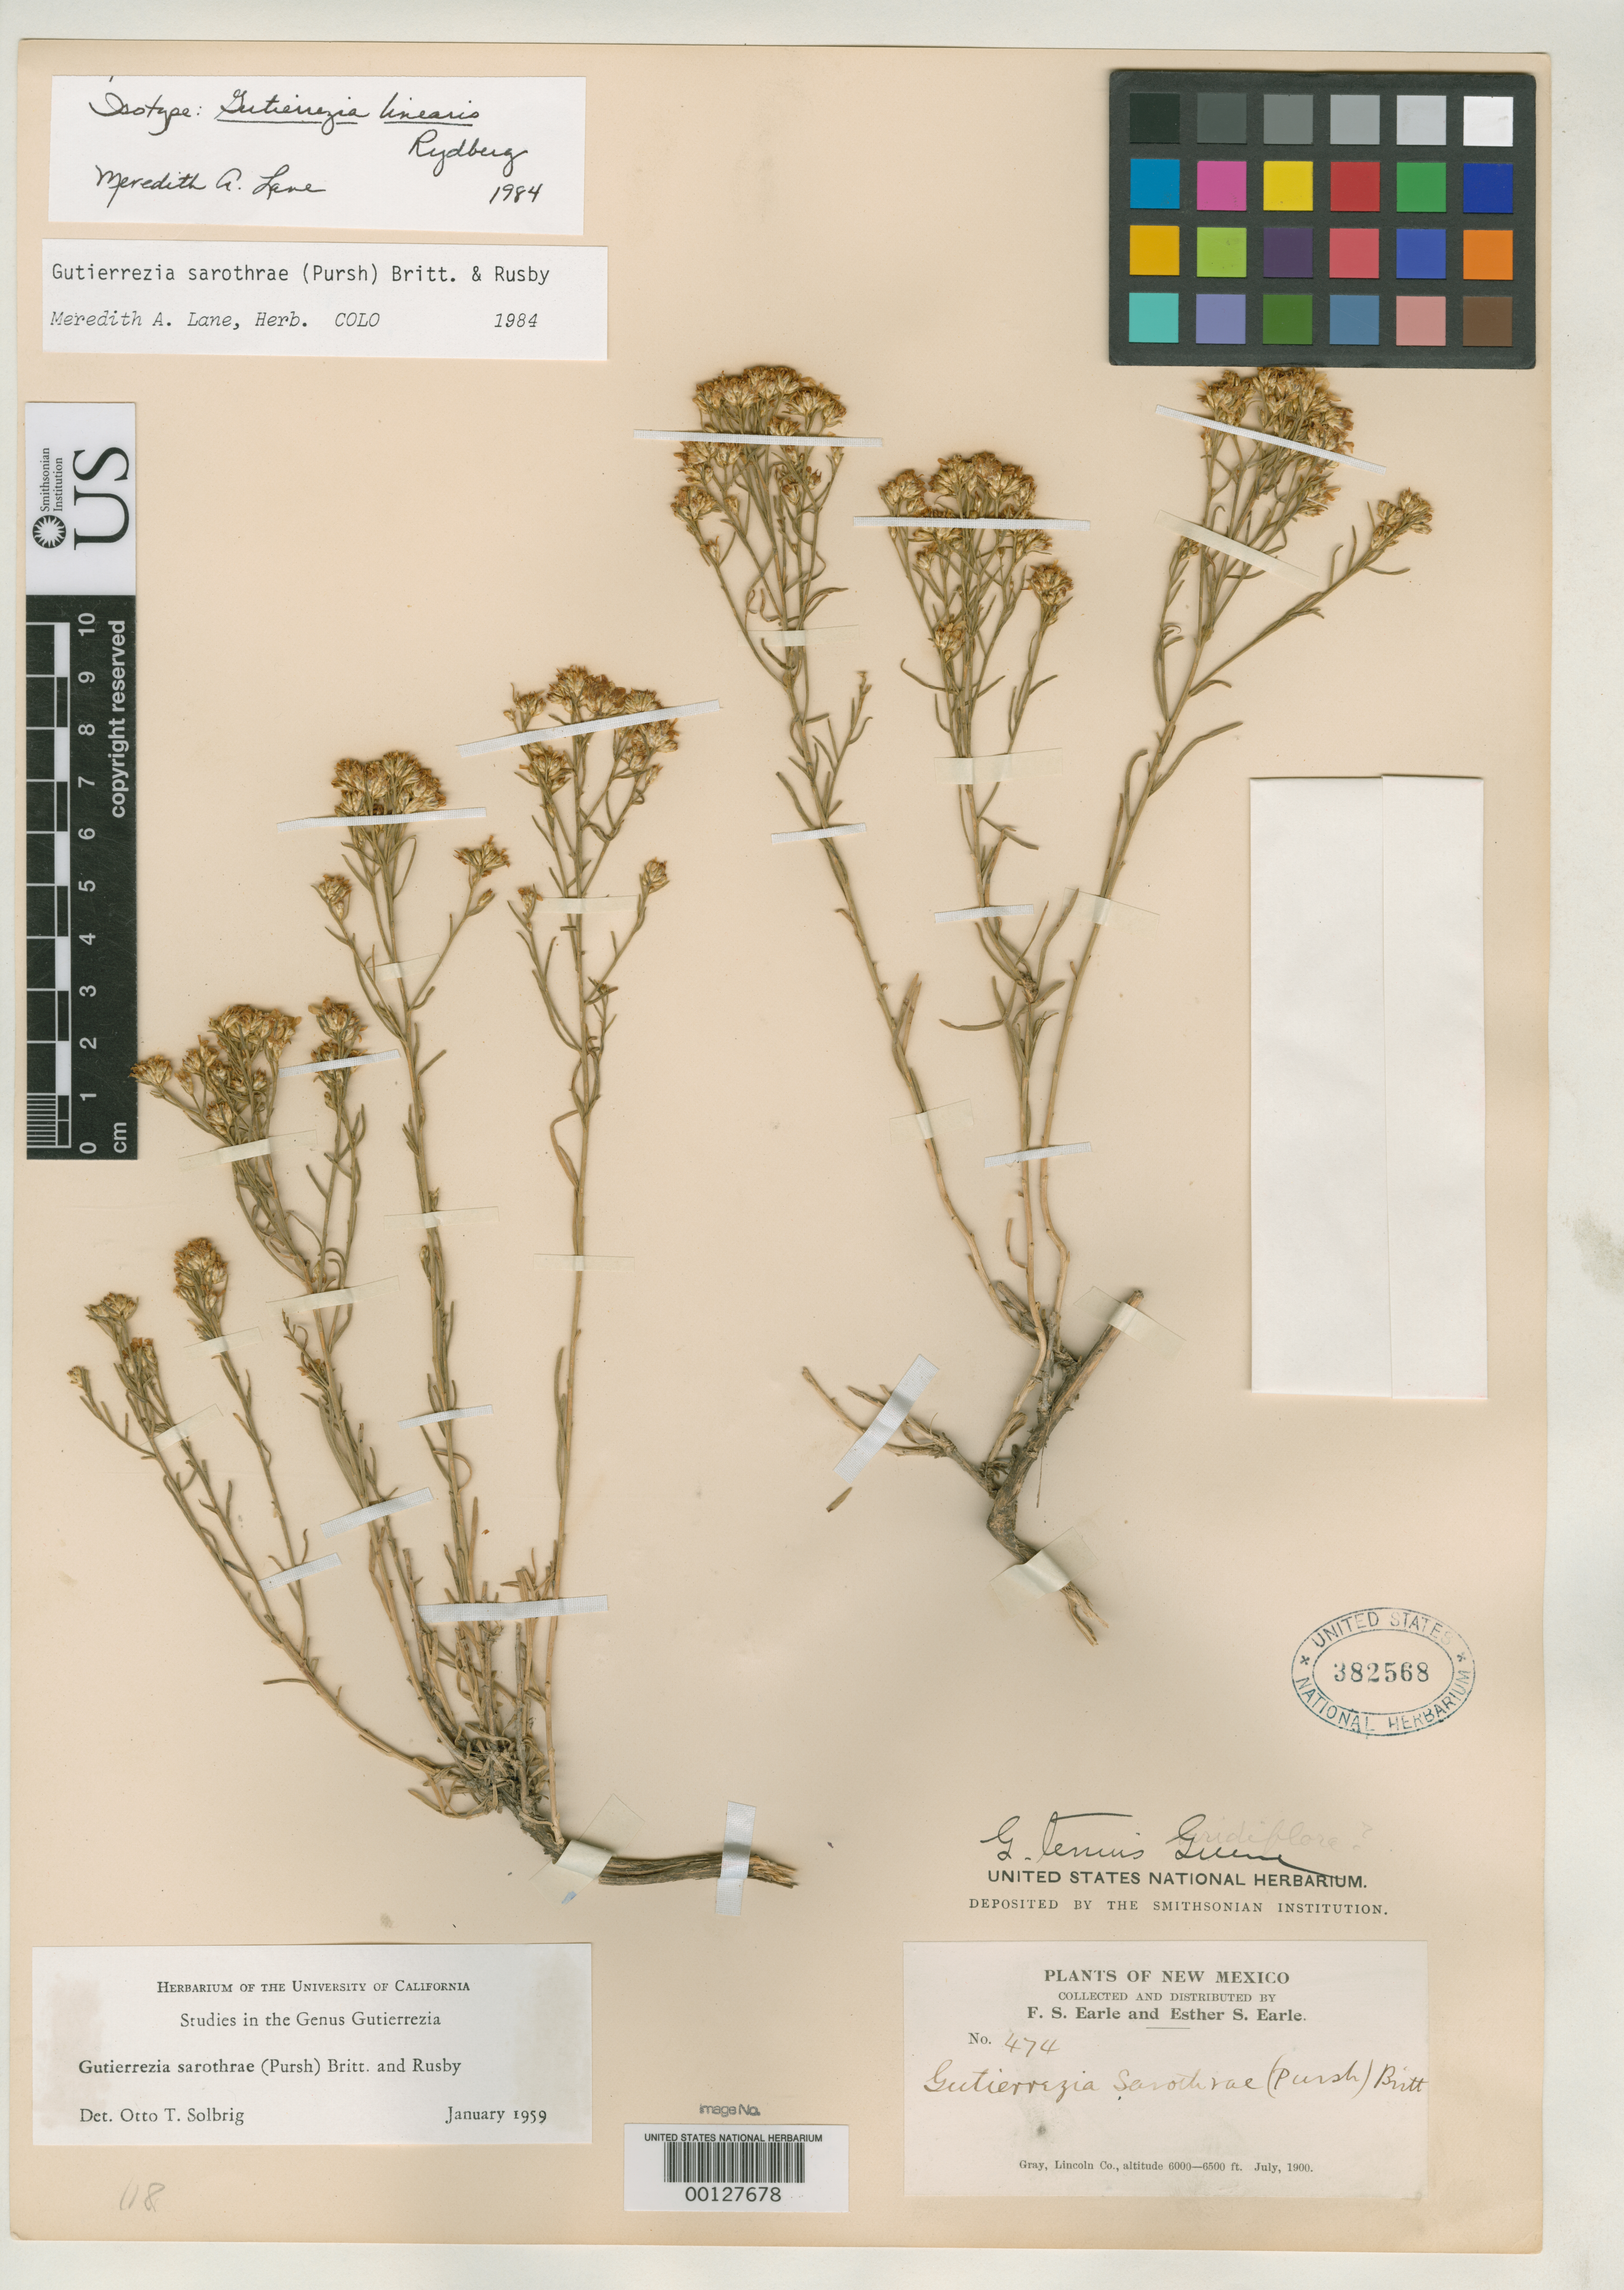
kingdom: Plantae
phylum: Tracheophyta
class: Magnoliopsida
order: Asterales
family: Asteraceae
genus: Gutierrezia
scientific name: Gutierrezia linearis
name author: Rydb.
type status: Isotype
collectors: F. S. Earle & E. S. Earle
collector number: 474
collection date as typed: Jul 1900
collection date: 1900-07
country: United States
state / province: New Mexico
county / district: Lincoln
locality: Gray.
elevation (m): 1829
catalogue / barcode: US 382568